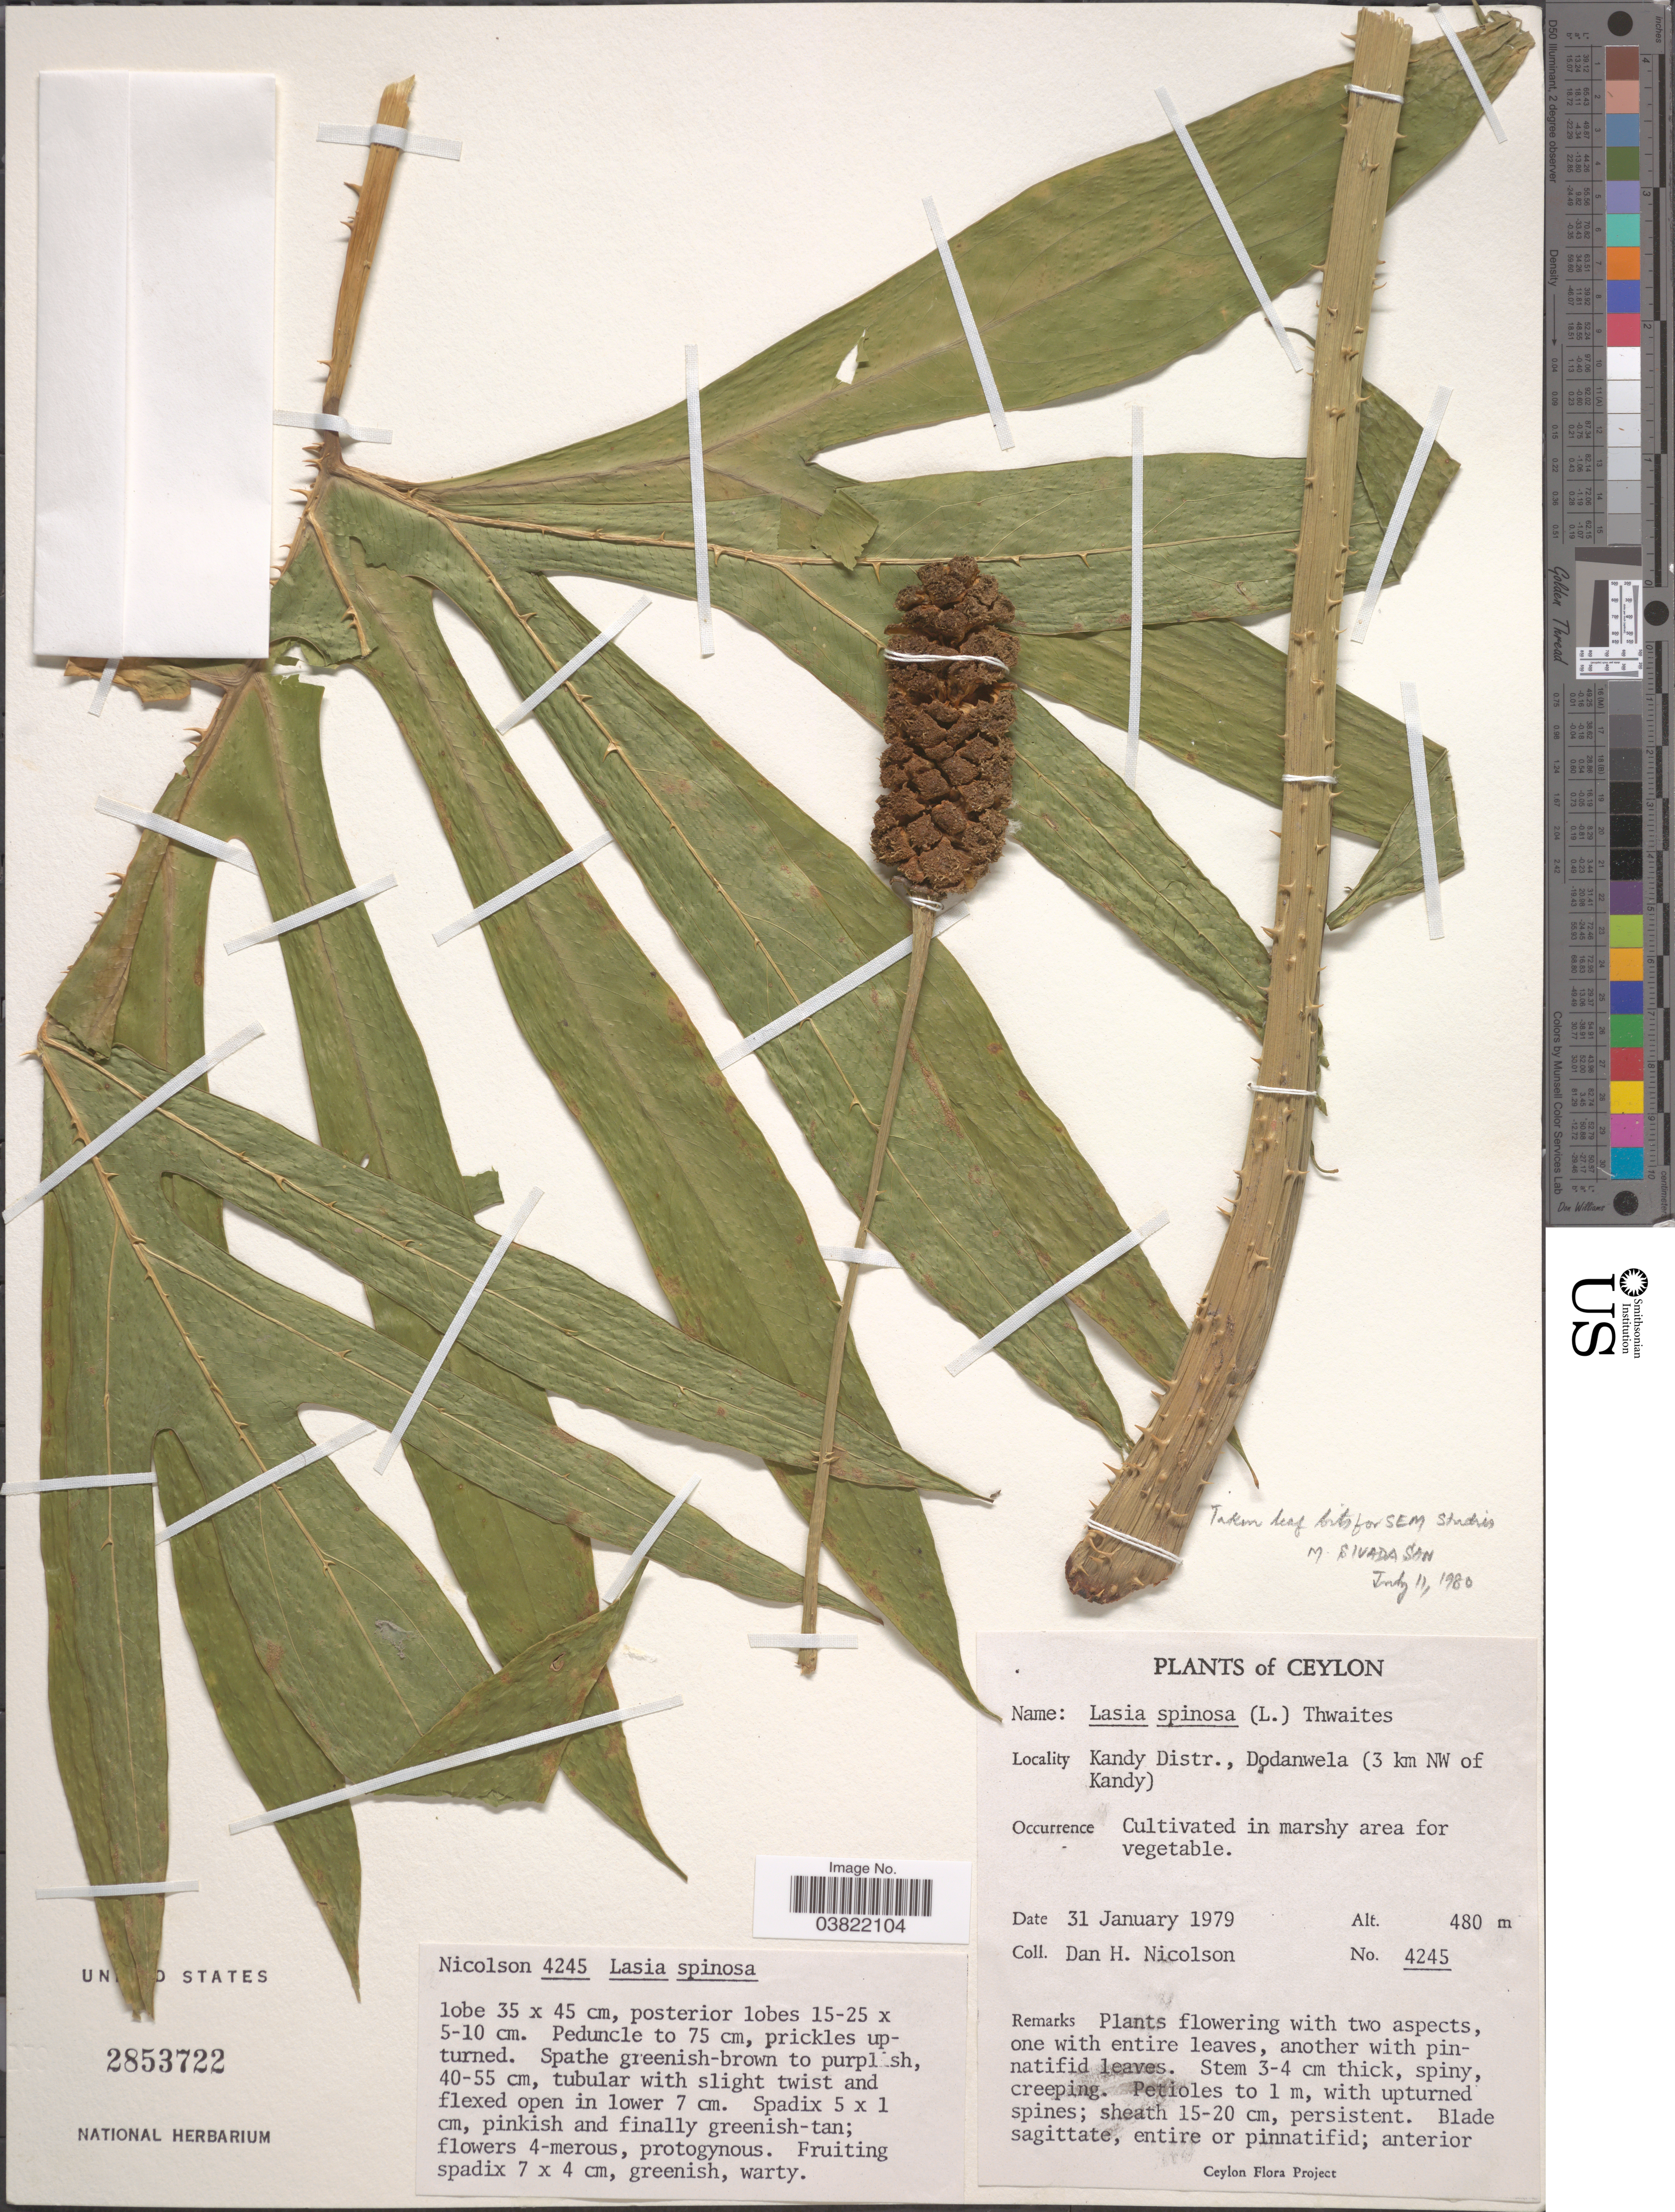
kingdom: Plantae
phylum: Tracheophyta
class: Liliopsida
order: Alismatales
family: Araceae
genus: Lasia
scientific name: Lasia spinosa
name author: (L.) Thwaites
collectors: D. H. Nicolson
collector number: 4245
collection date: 1979-01-31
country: Sri Lanka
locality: Ceylon. Kandy Distr., Dodanwela (3 km NW of Kandy). In marshy area for vegetable.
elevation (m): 480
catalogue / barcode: US 2853722